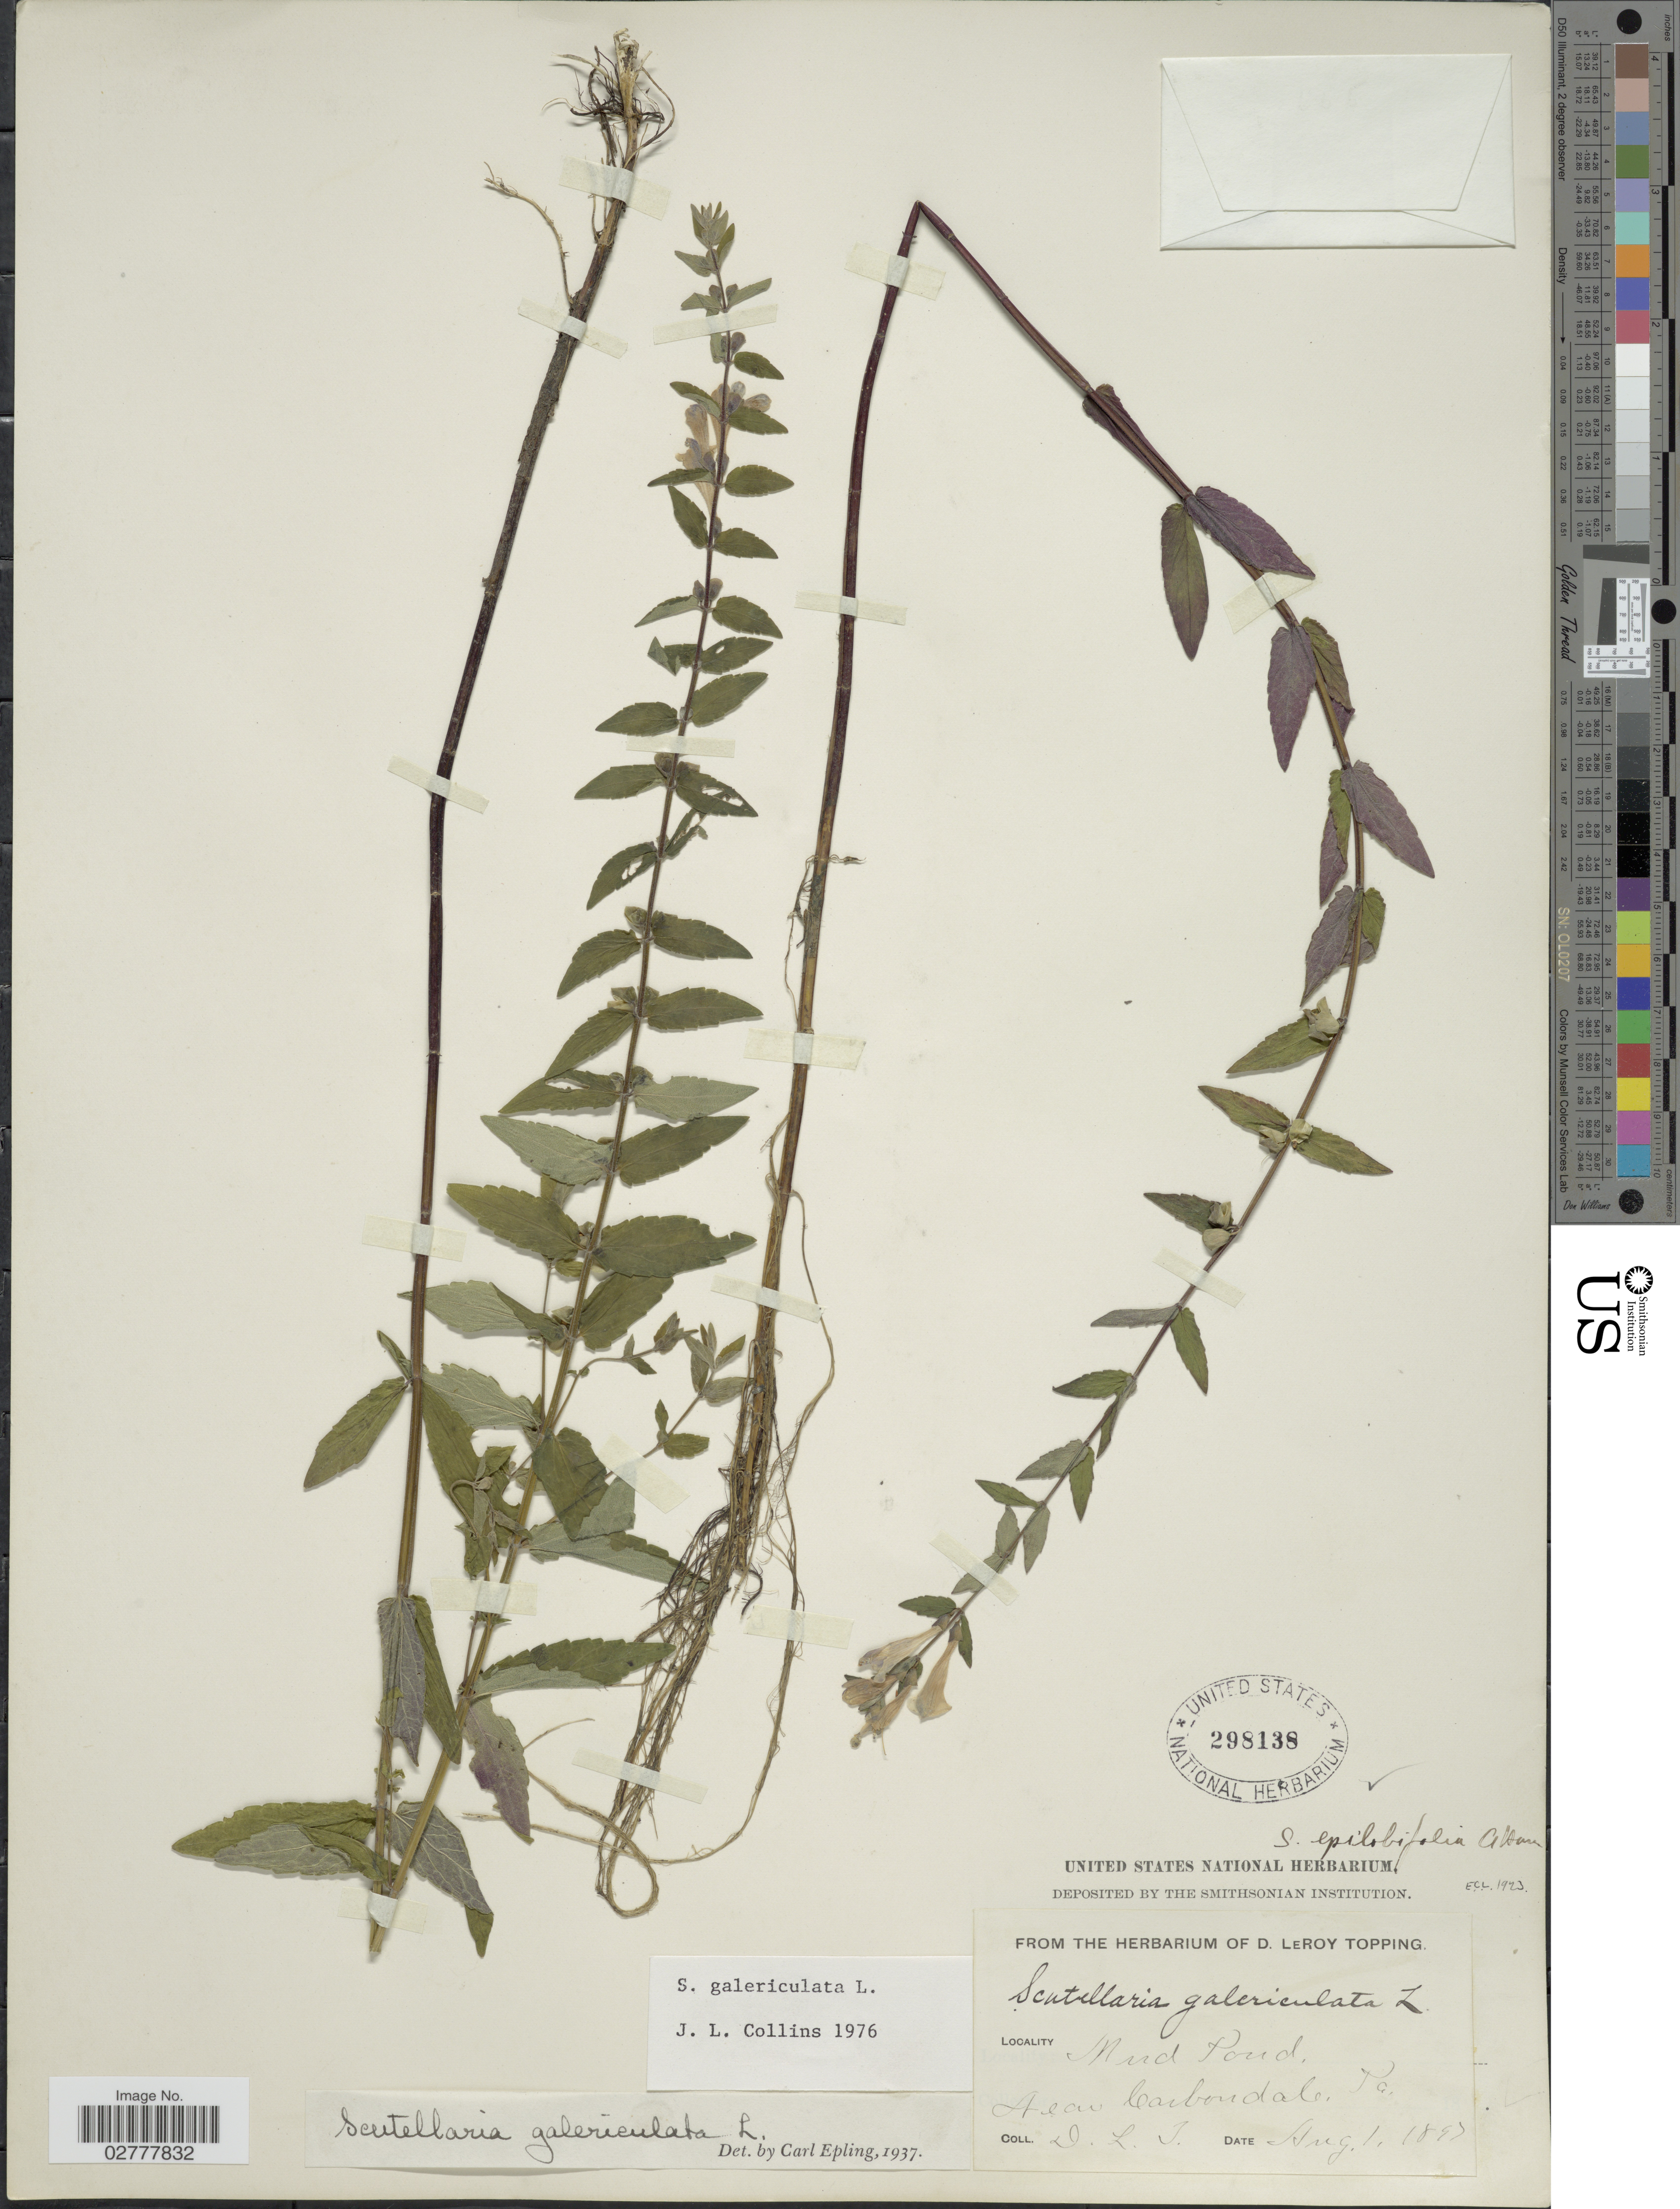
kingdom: Plantae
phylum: Tracheophyta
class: Magnoliopsida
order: Lamiales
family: Lamiaceae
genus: Scutellaria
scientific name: Scutellaria galericulata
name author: L.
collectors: D. L. Topping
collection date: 1897-08-01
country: United States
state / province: Pennsylvania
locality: Mud Pond, Near Carbondale.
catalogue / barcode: US 298138